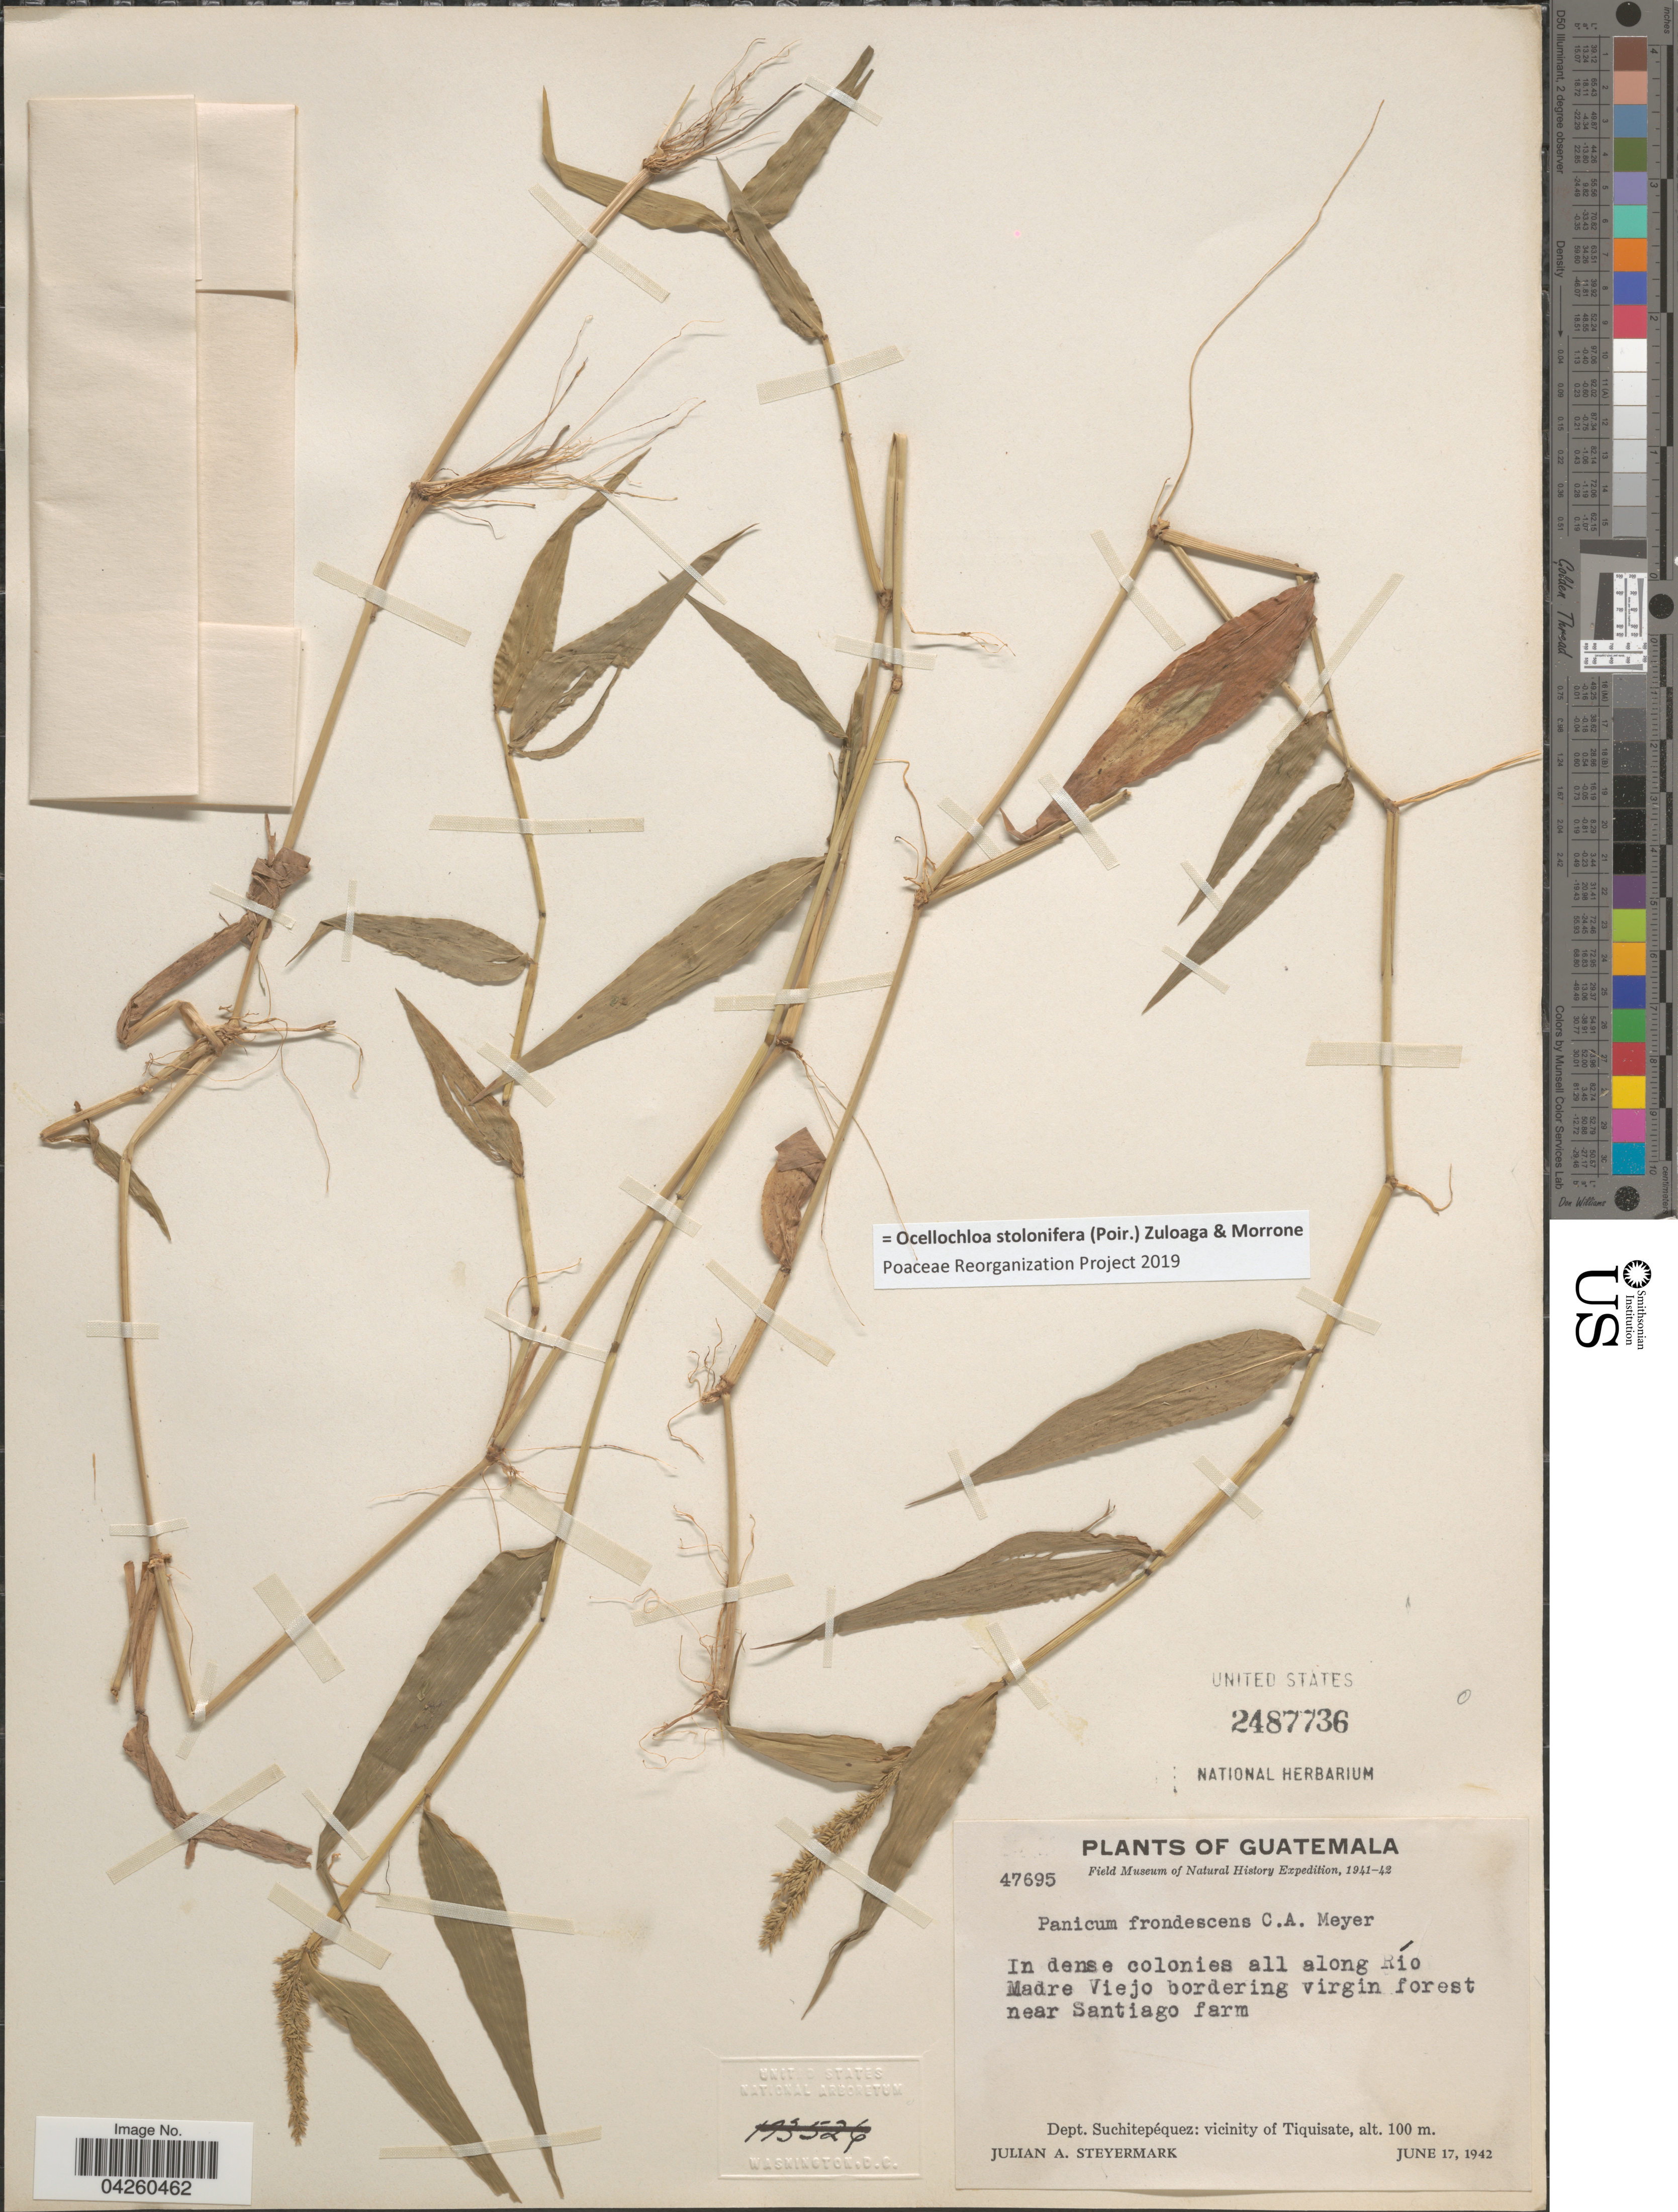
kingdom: Plantae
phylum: Tracheophyta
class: Liliopsida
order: Poales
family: Poaceae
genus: Ocellochloa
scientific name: Ocellochloa stolonifera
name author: (Poir.) Zuloaga & Morrone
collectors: J. Steyermark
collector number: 47695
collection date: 1942-06-17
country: Guatemala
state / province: Suchitepequez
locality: Field Museum of Natural History Expedition, 1941-42. In dense colonies all along Río Madre Viejo bordering virgin forest near Santiago farm. Dept. Suchitepéquez: vicinity of Tiquisate.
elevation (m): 100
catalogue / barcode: US 2487736